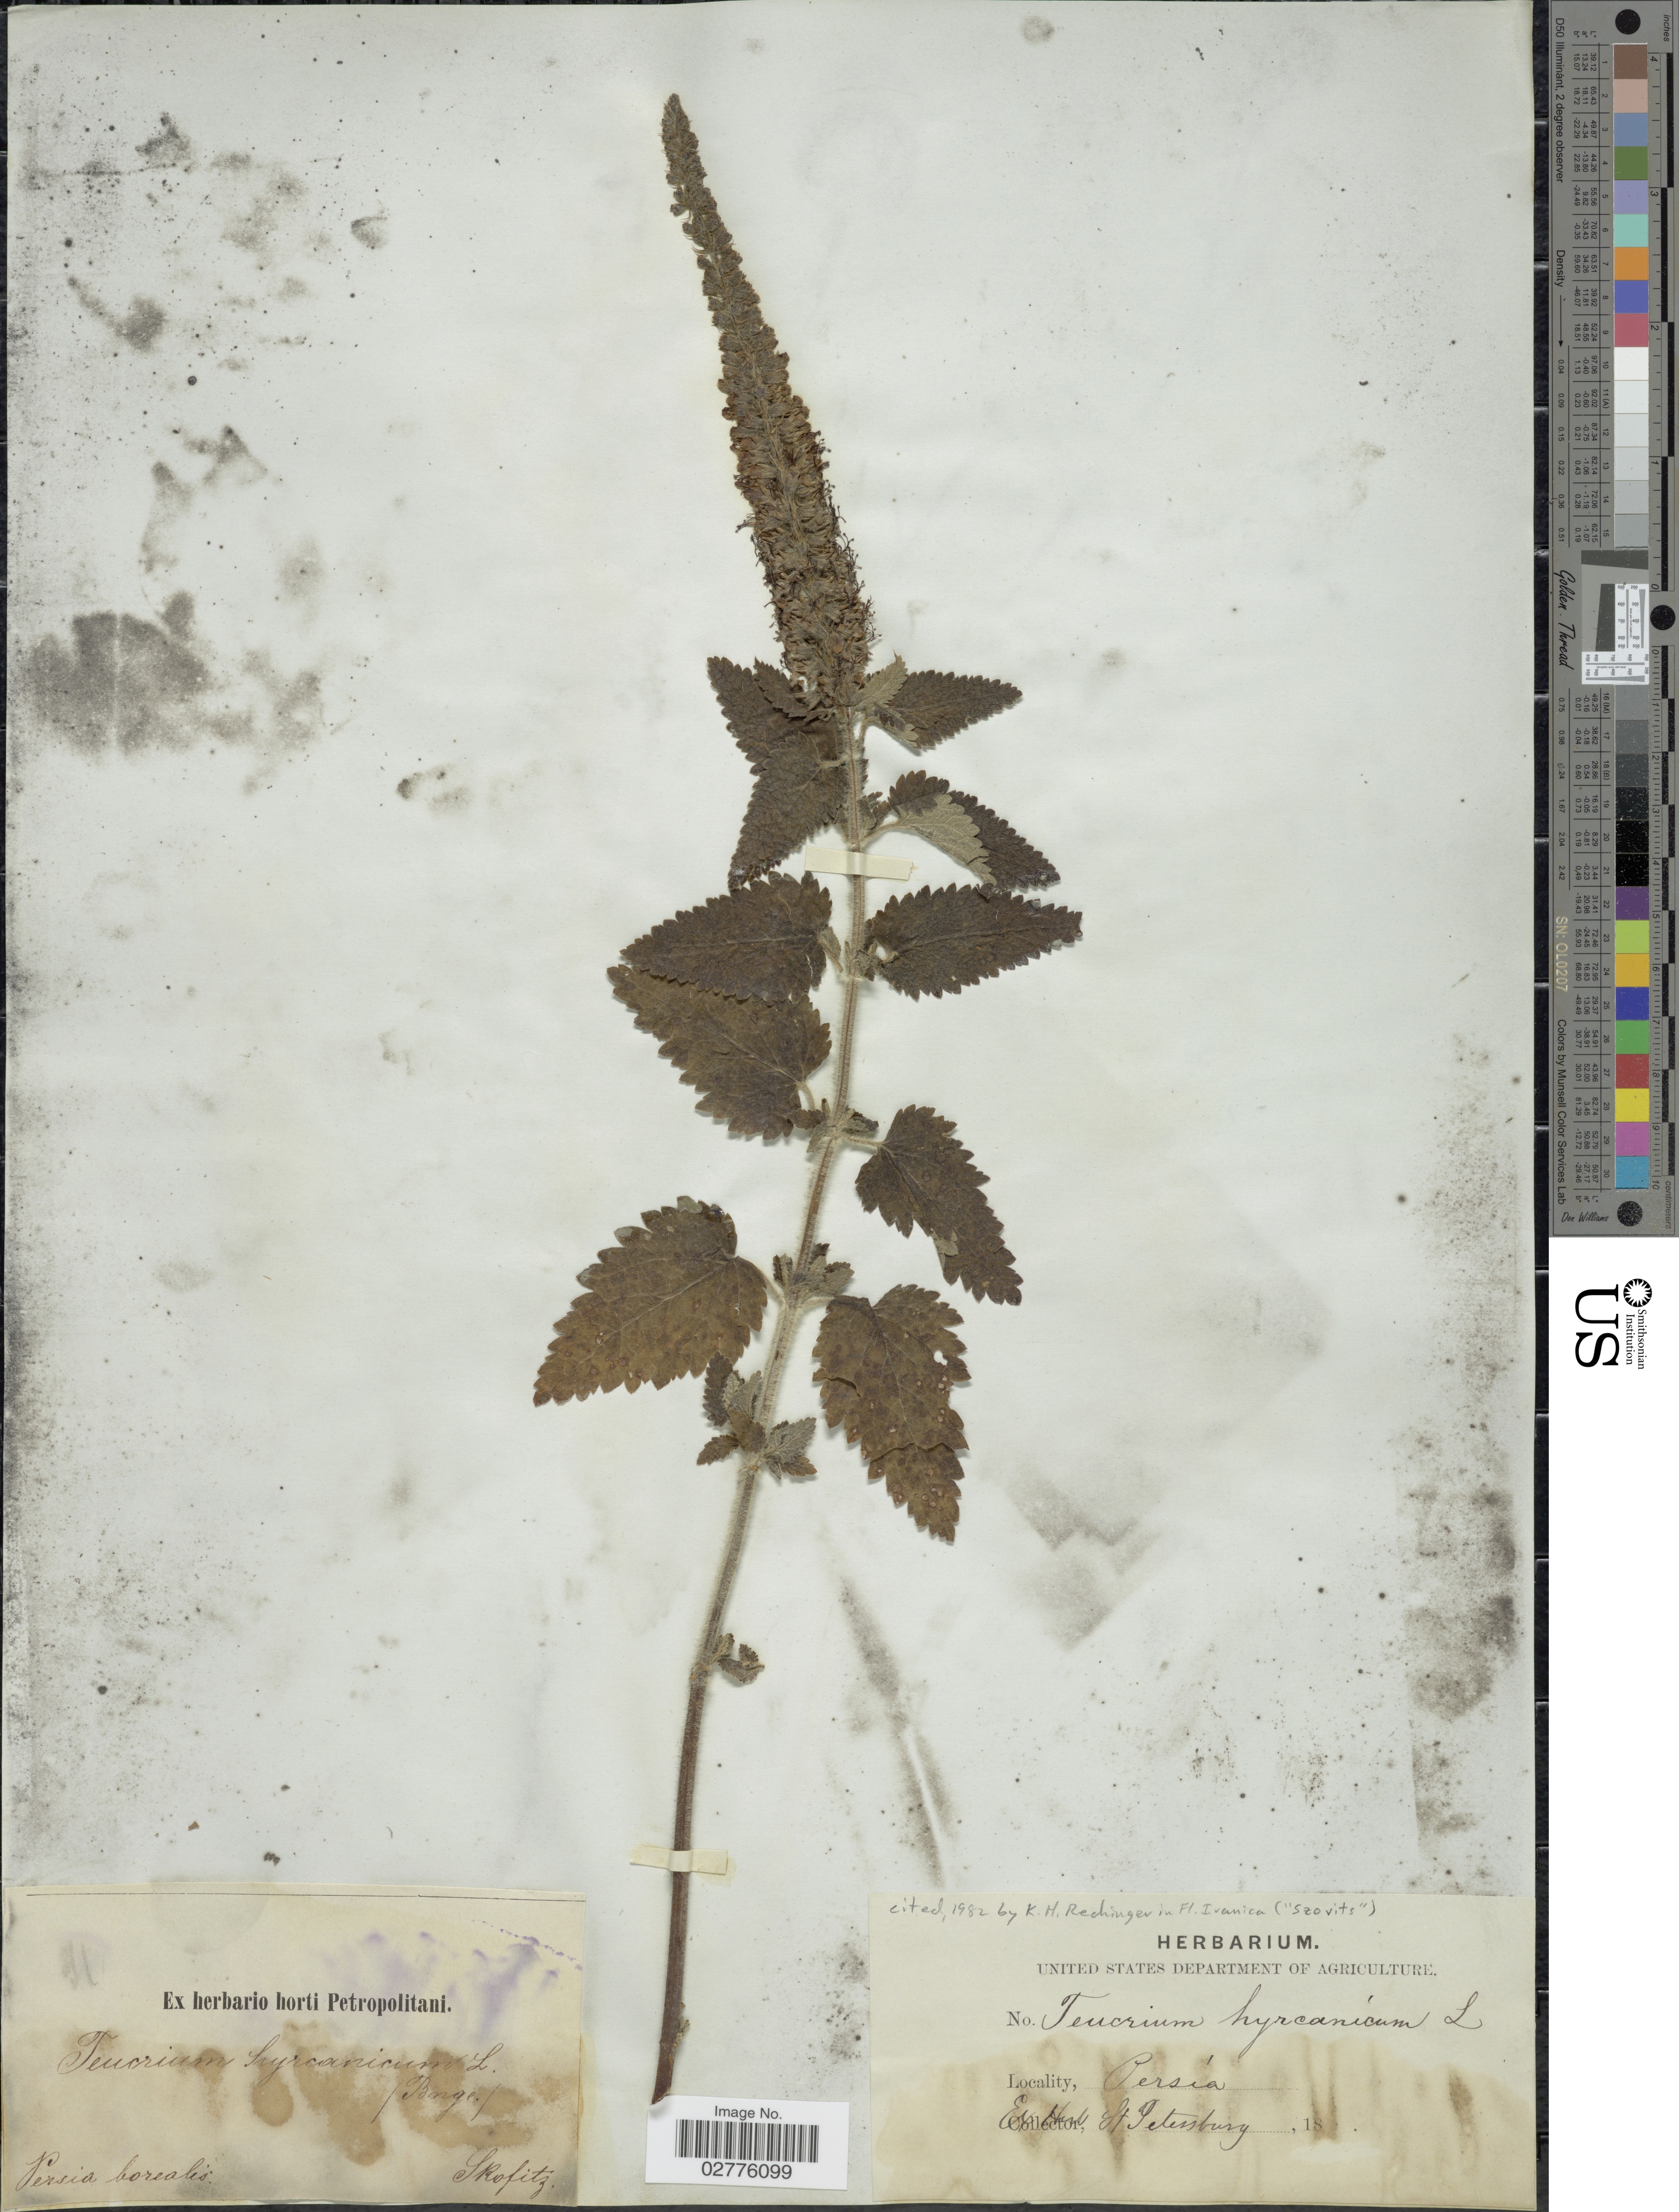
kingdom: Plantae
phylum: Tracheophyta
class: Magnoliopsida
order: Lamiales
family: Lamiaceae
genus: Teucrium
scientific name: Teucrium hyrcanicum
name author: Steud.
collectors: Skofitz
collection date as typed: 18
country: Iran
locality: Persia borealis.